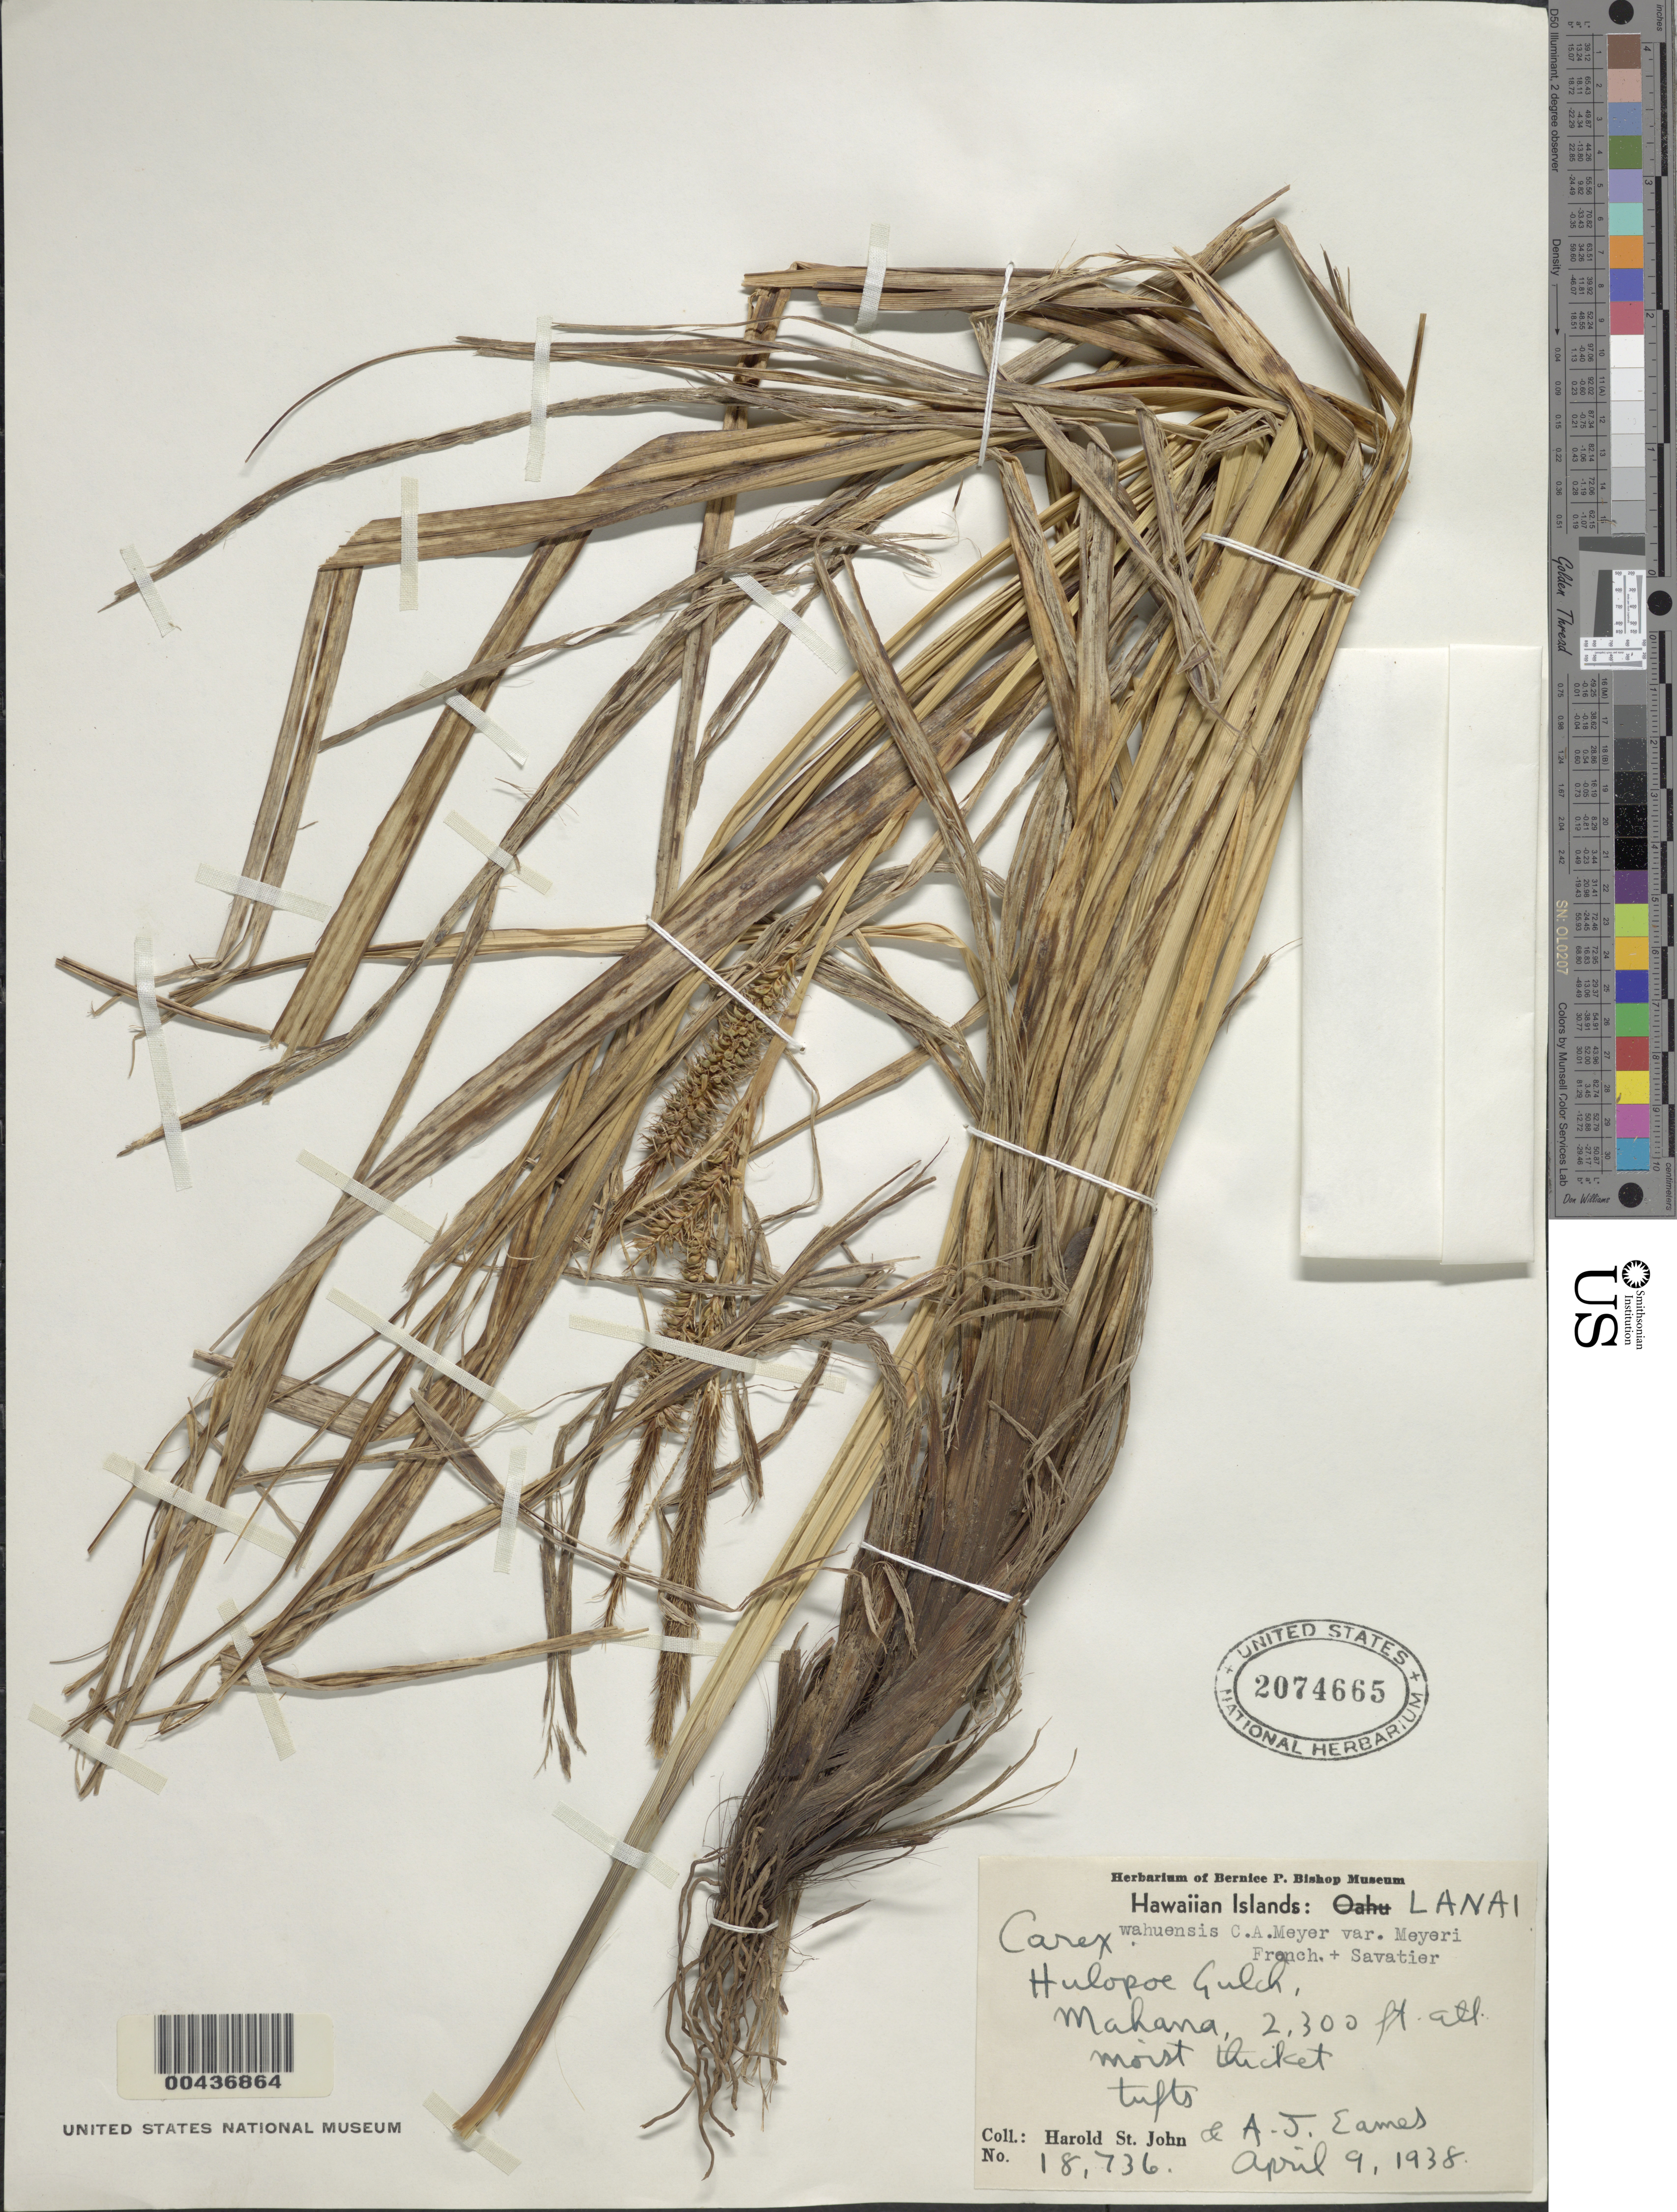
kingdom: Plantae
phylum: Tracheophyta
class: Liliopsida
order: Poales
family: Cyperaceae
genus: Carex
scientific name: Carex wahuensis subsp. wahuensis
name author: C.A. Mey.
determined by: Wagner, W. L., (BOT), Smithsonian Institution - National Museum of Natural History (UNITED STATES)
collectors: H. St. John & A. J. Eames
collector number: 18736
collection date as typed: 9 Apr 1938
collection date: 1938-04-09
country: United States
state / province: Hawaii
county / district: Maui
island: Lana'i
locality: Hulopoe Gulch, Mahana, Lanai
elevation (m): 701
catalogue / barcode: US 2074665